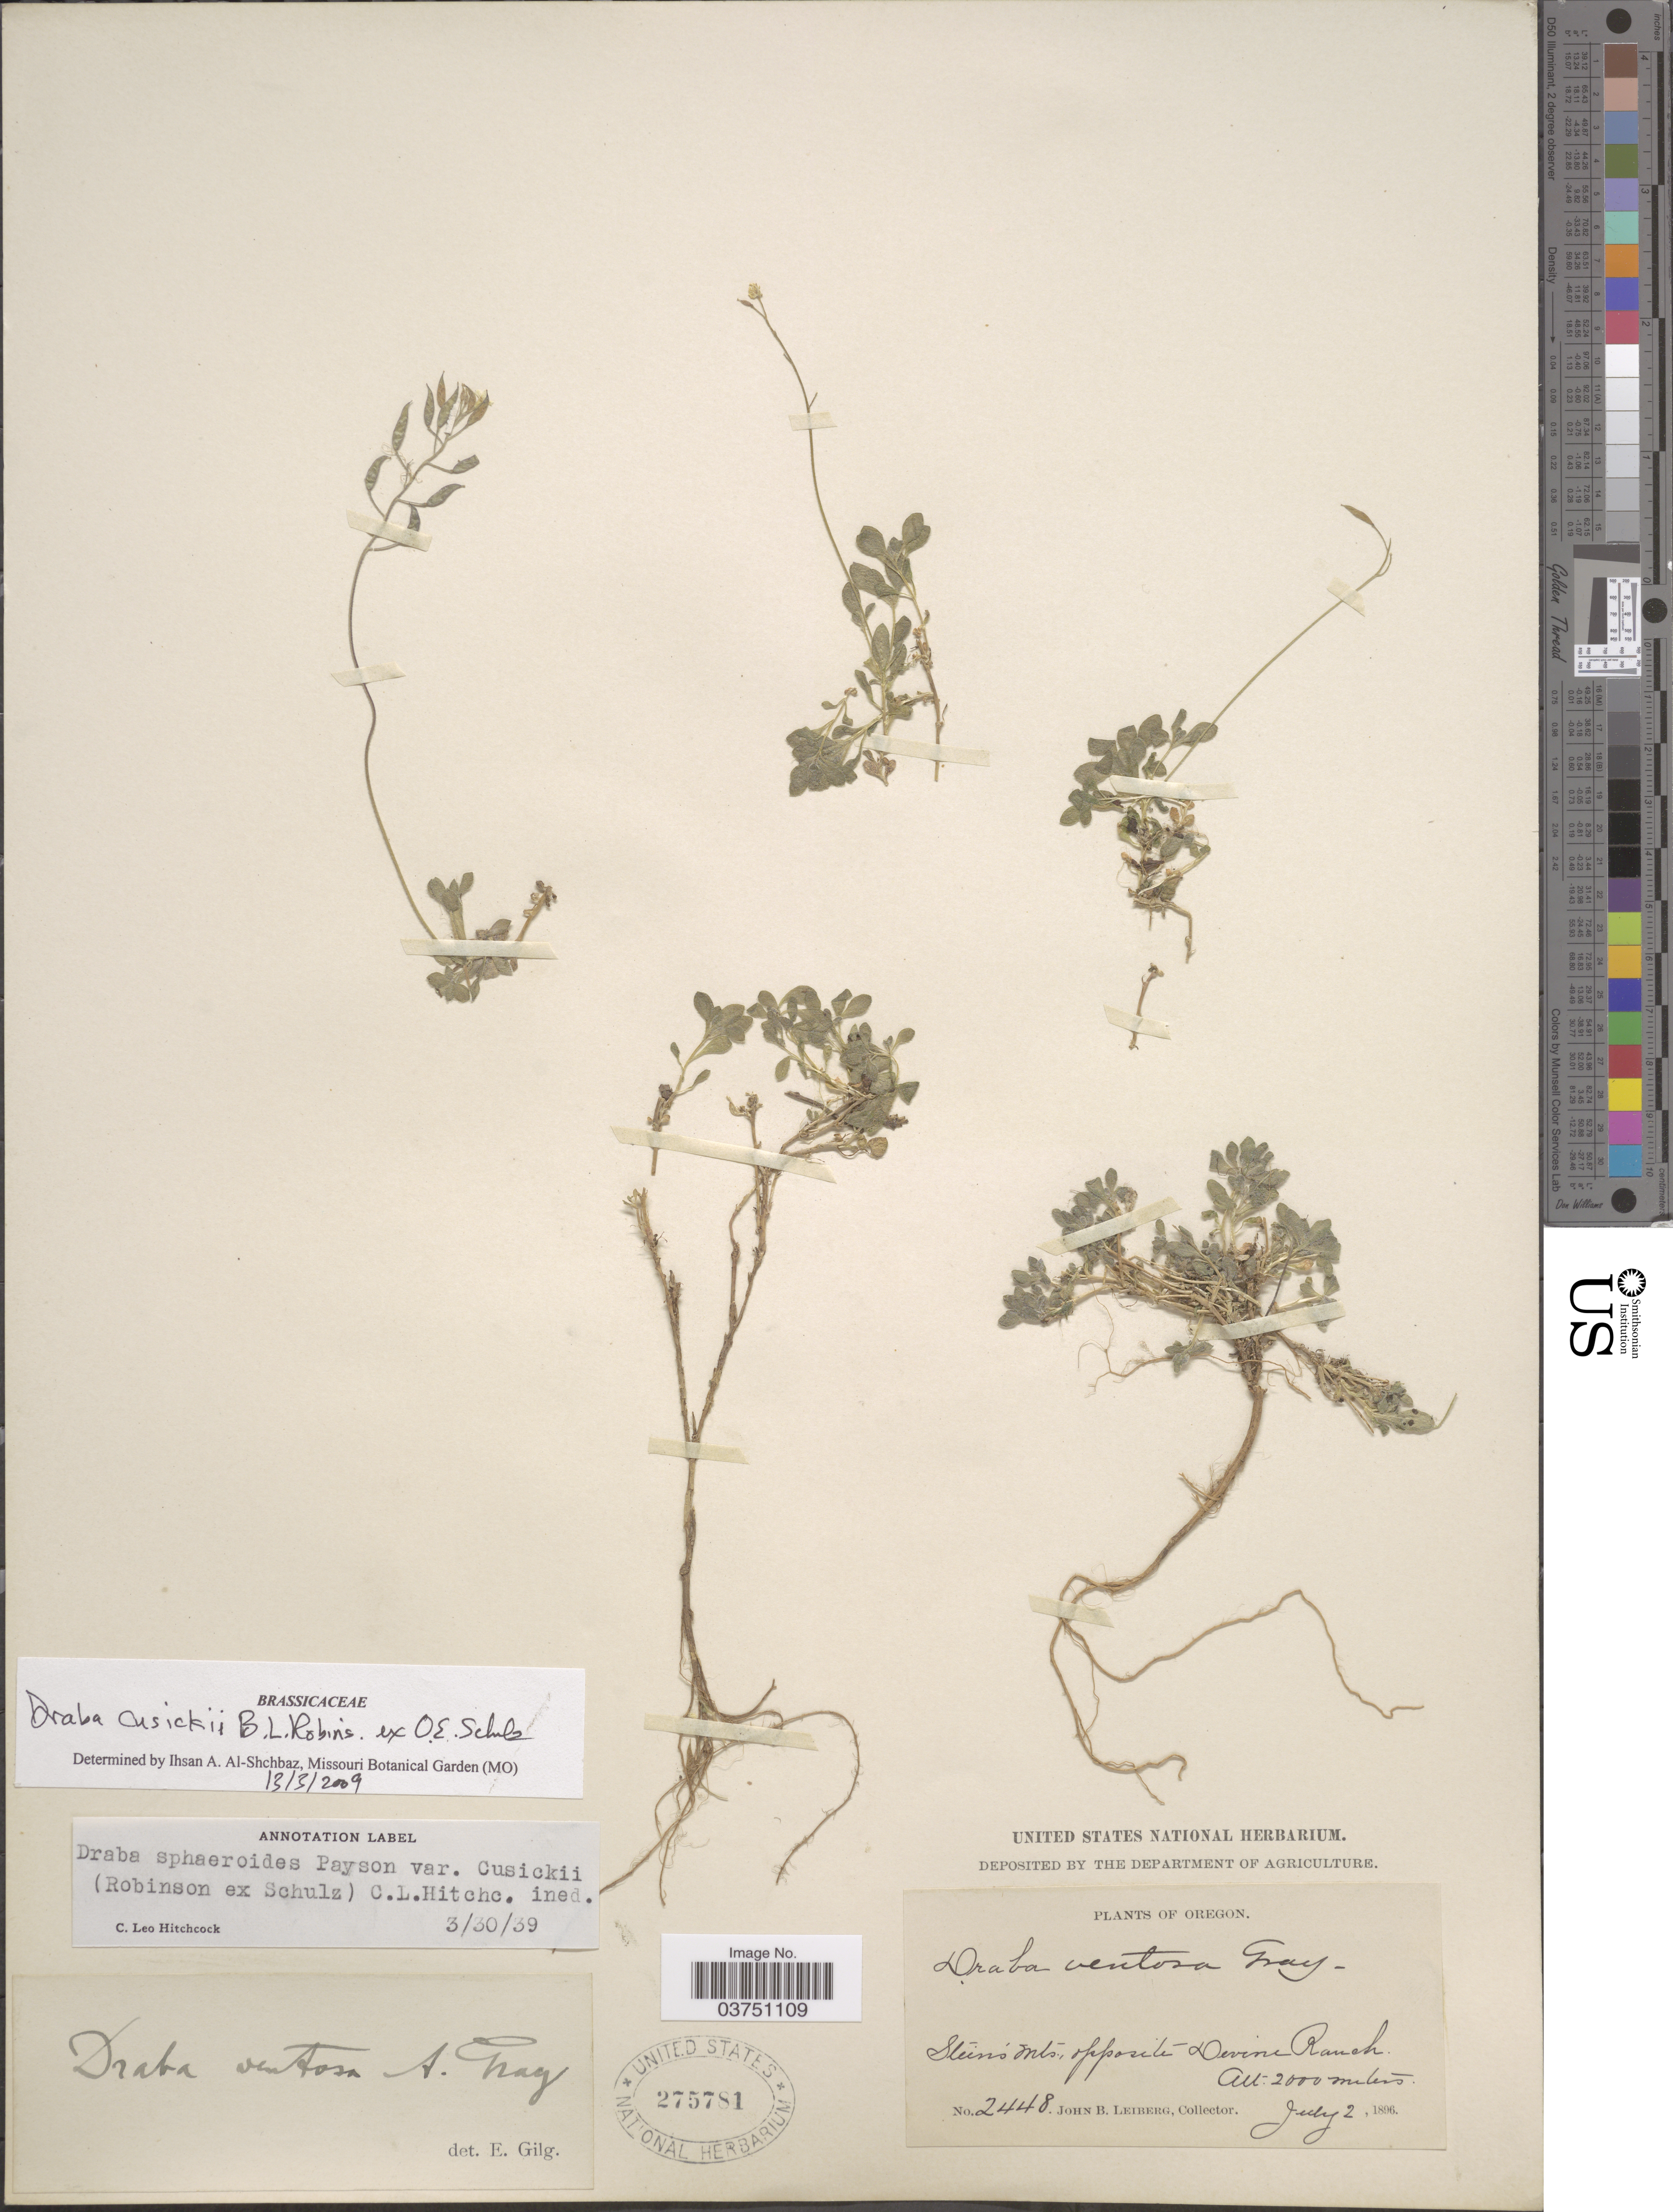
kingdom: Plantae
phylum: Tracheophyta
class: Magnoliopsida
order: Brassicales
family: Brassicaceae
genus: Draba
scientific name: Draba cusickii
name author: B.L. Rob. & O.E. Schulz in Engl.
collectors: J. B. Leiberg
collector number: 2448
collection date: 1896-07-02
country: United States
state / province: Oregon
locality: Steins Mts. opposite Devine Ranch.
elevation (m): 2000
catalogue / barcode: US 275781